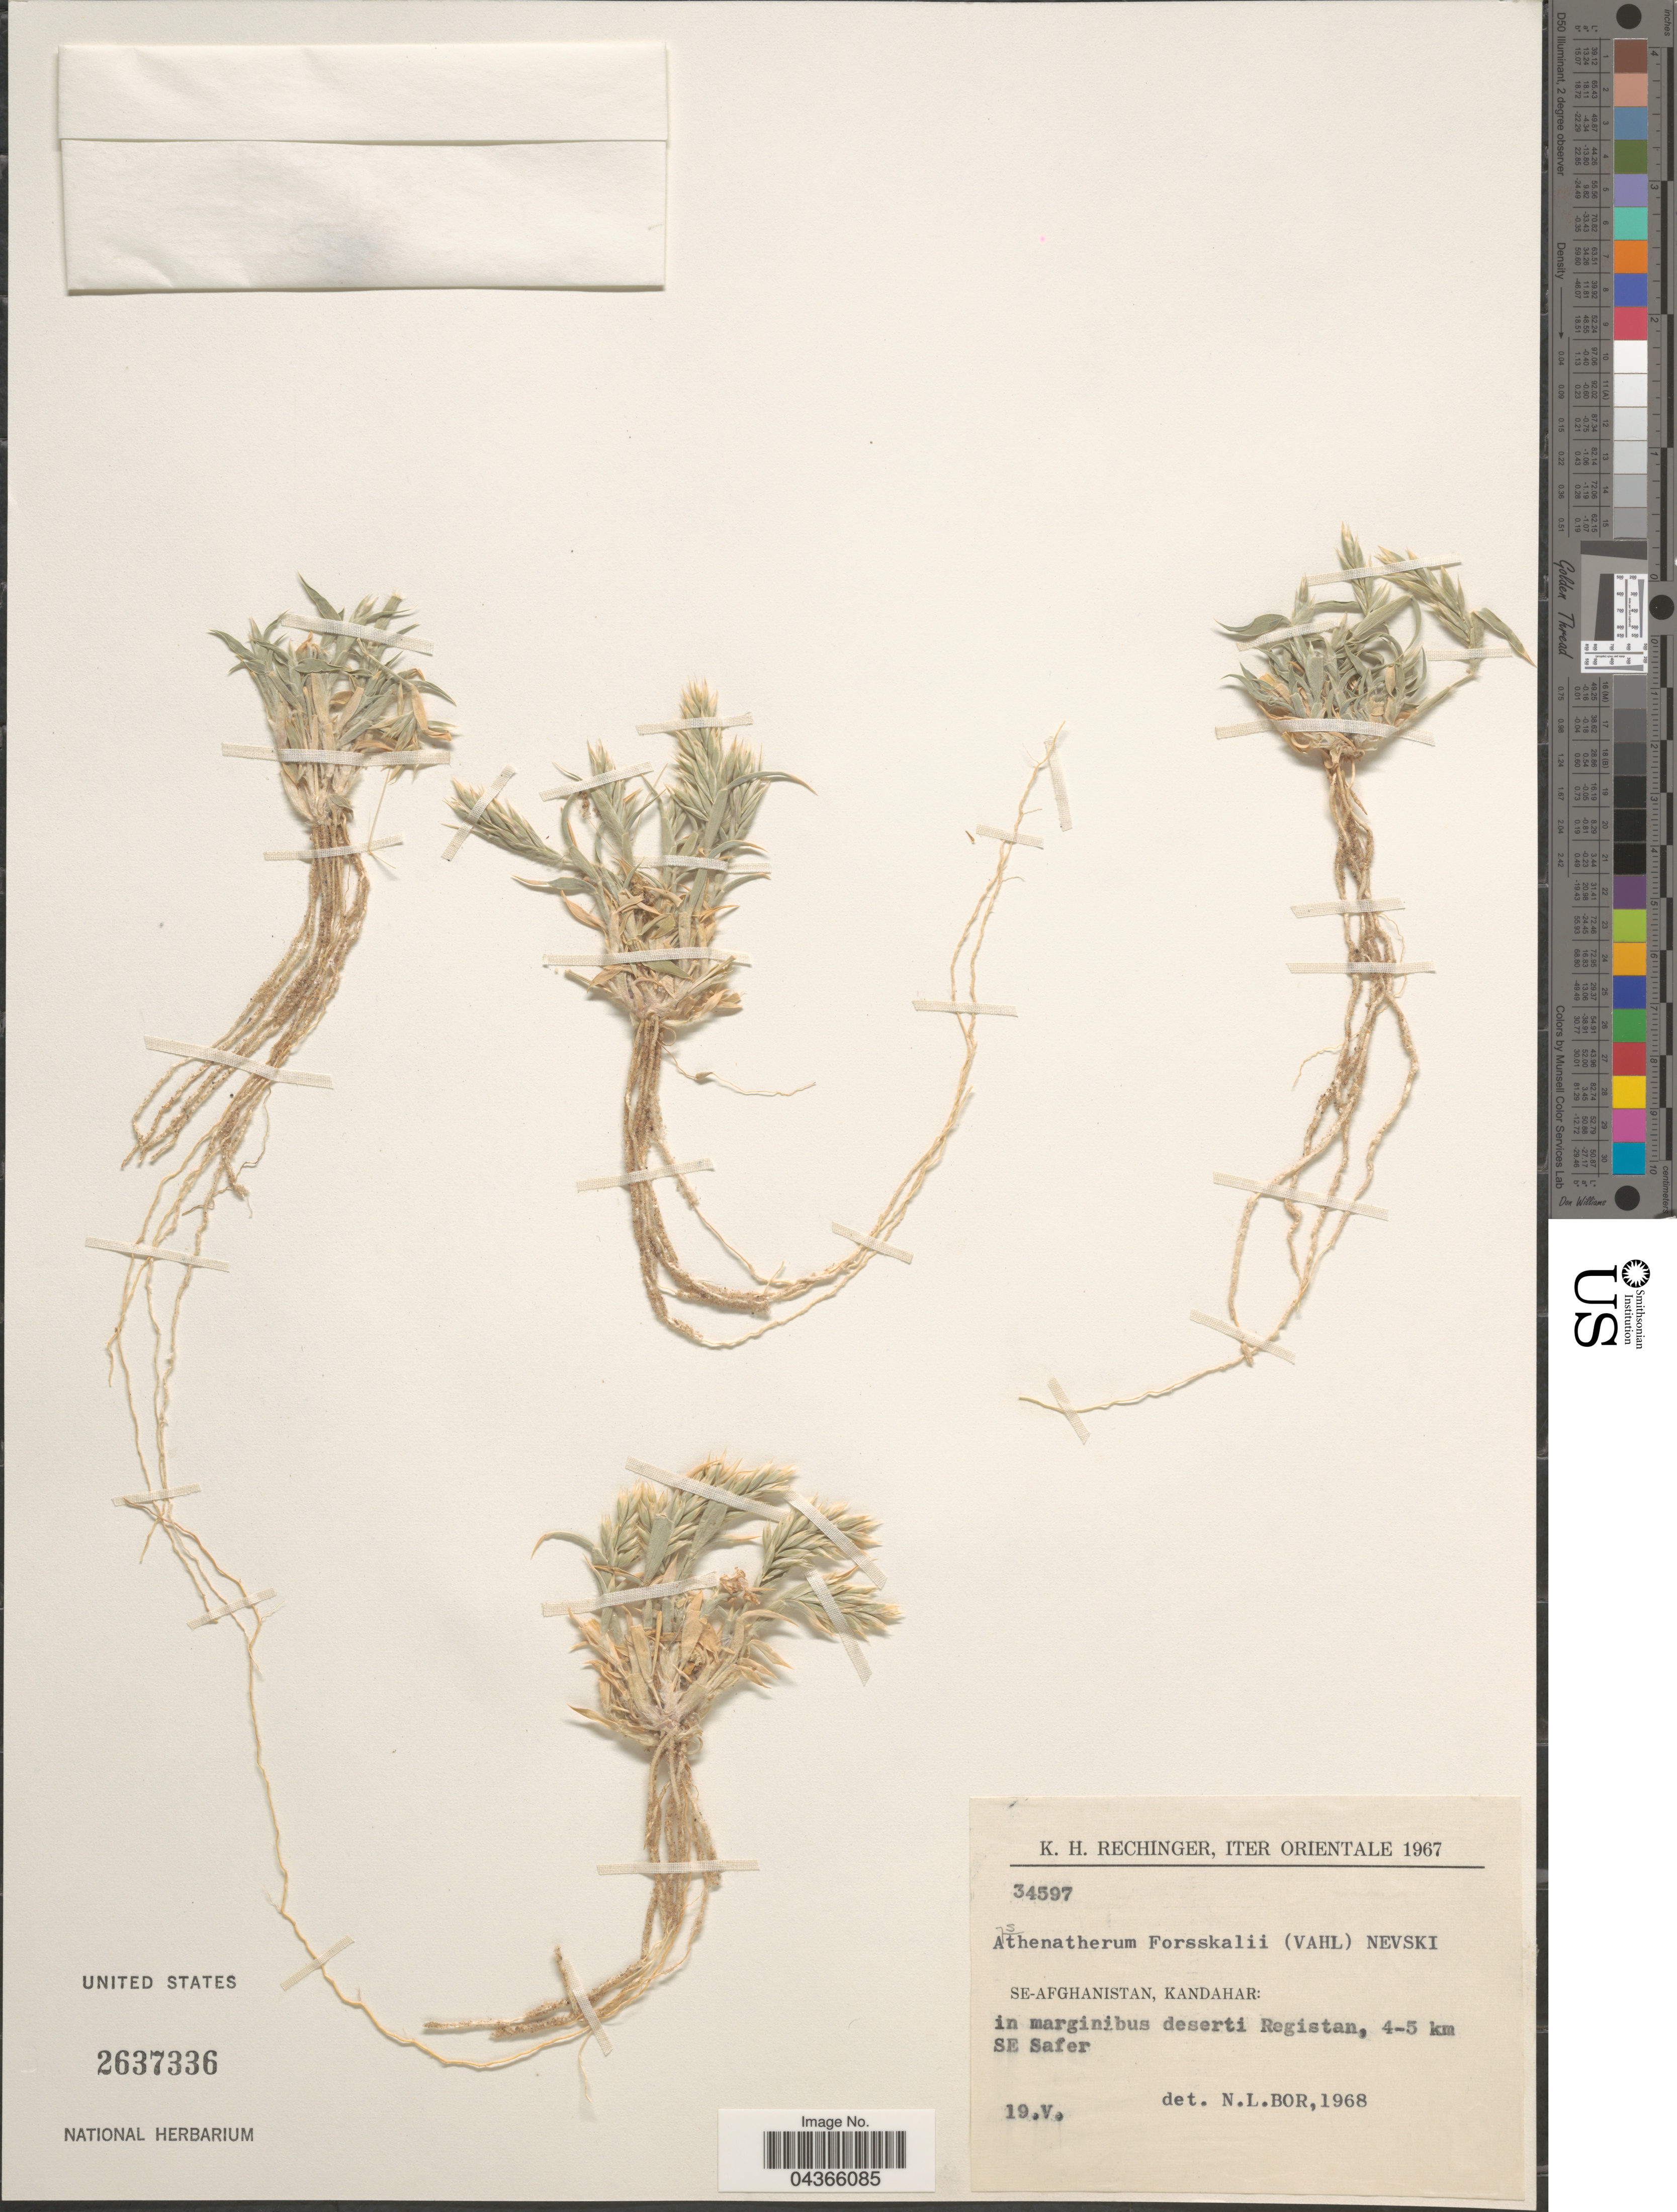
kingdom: Plantae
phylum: Tracheophyta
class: Liliopsida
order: Poales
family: Poaceae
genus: Centropodia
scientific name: Centropodia forsskalii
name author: (Vahl) Cope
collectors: K. H. Rechinger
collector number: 34597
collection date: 1967-05-19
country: Afghanistan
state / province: Kandahar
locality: Iter Orientale. SE-Afghanistan: In marginibus deserti Registan, 4-5 km SE Safer.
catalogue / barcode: US 2637336